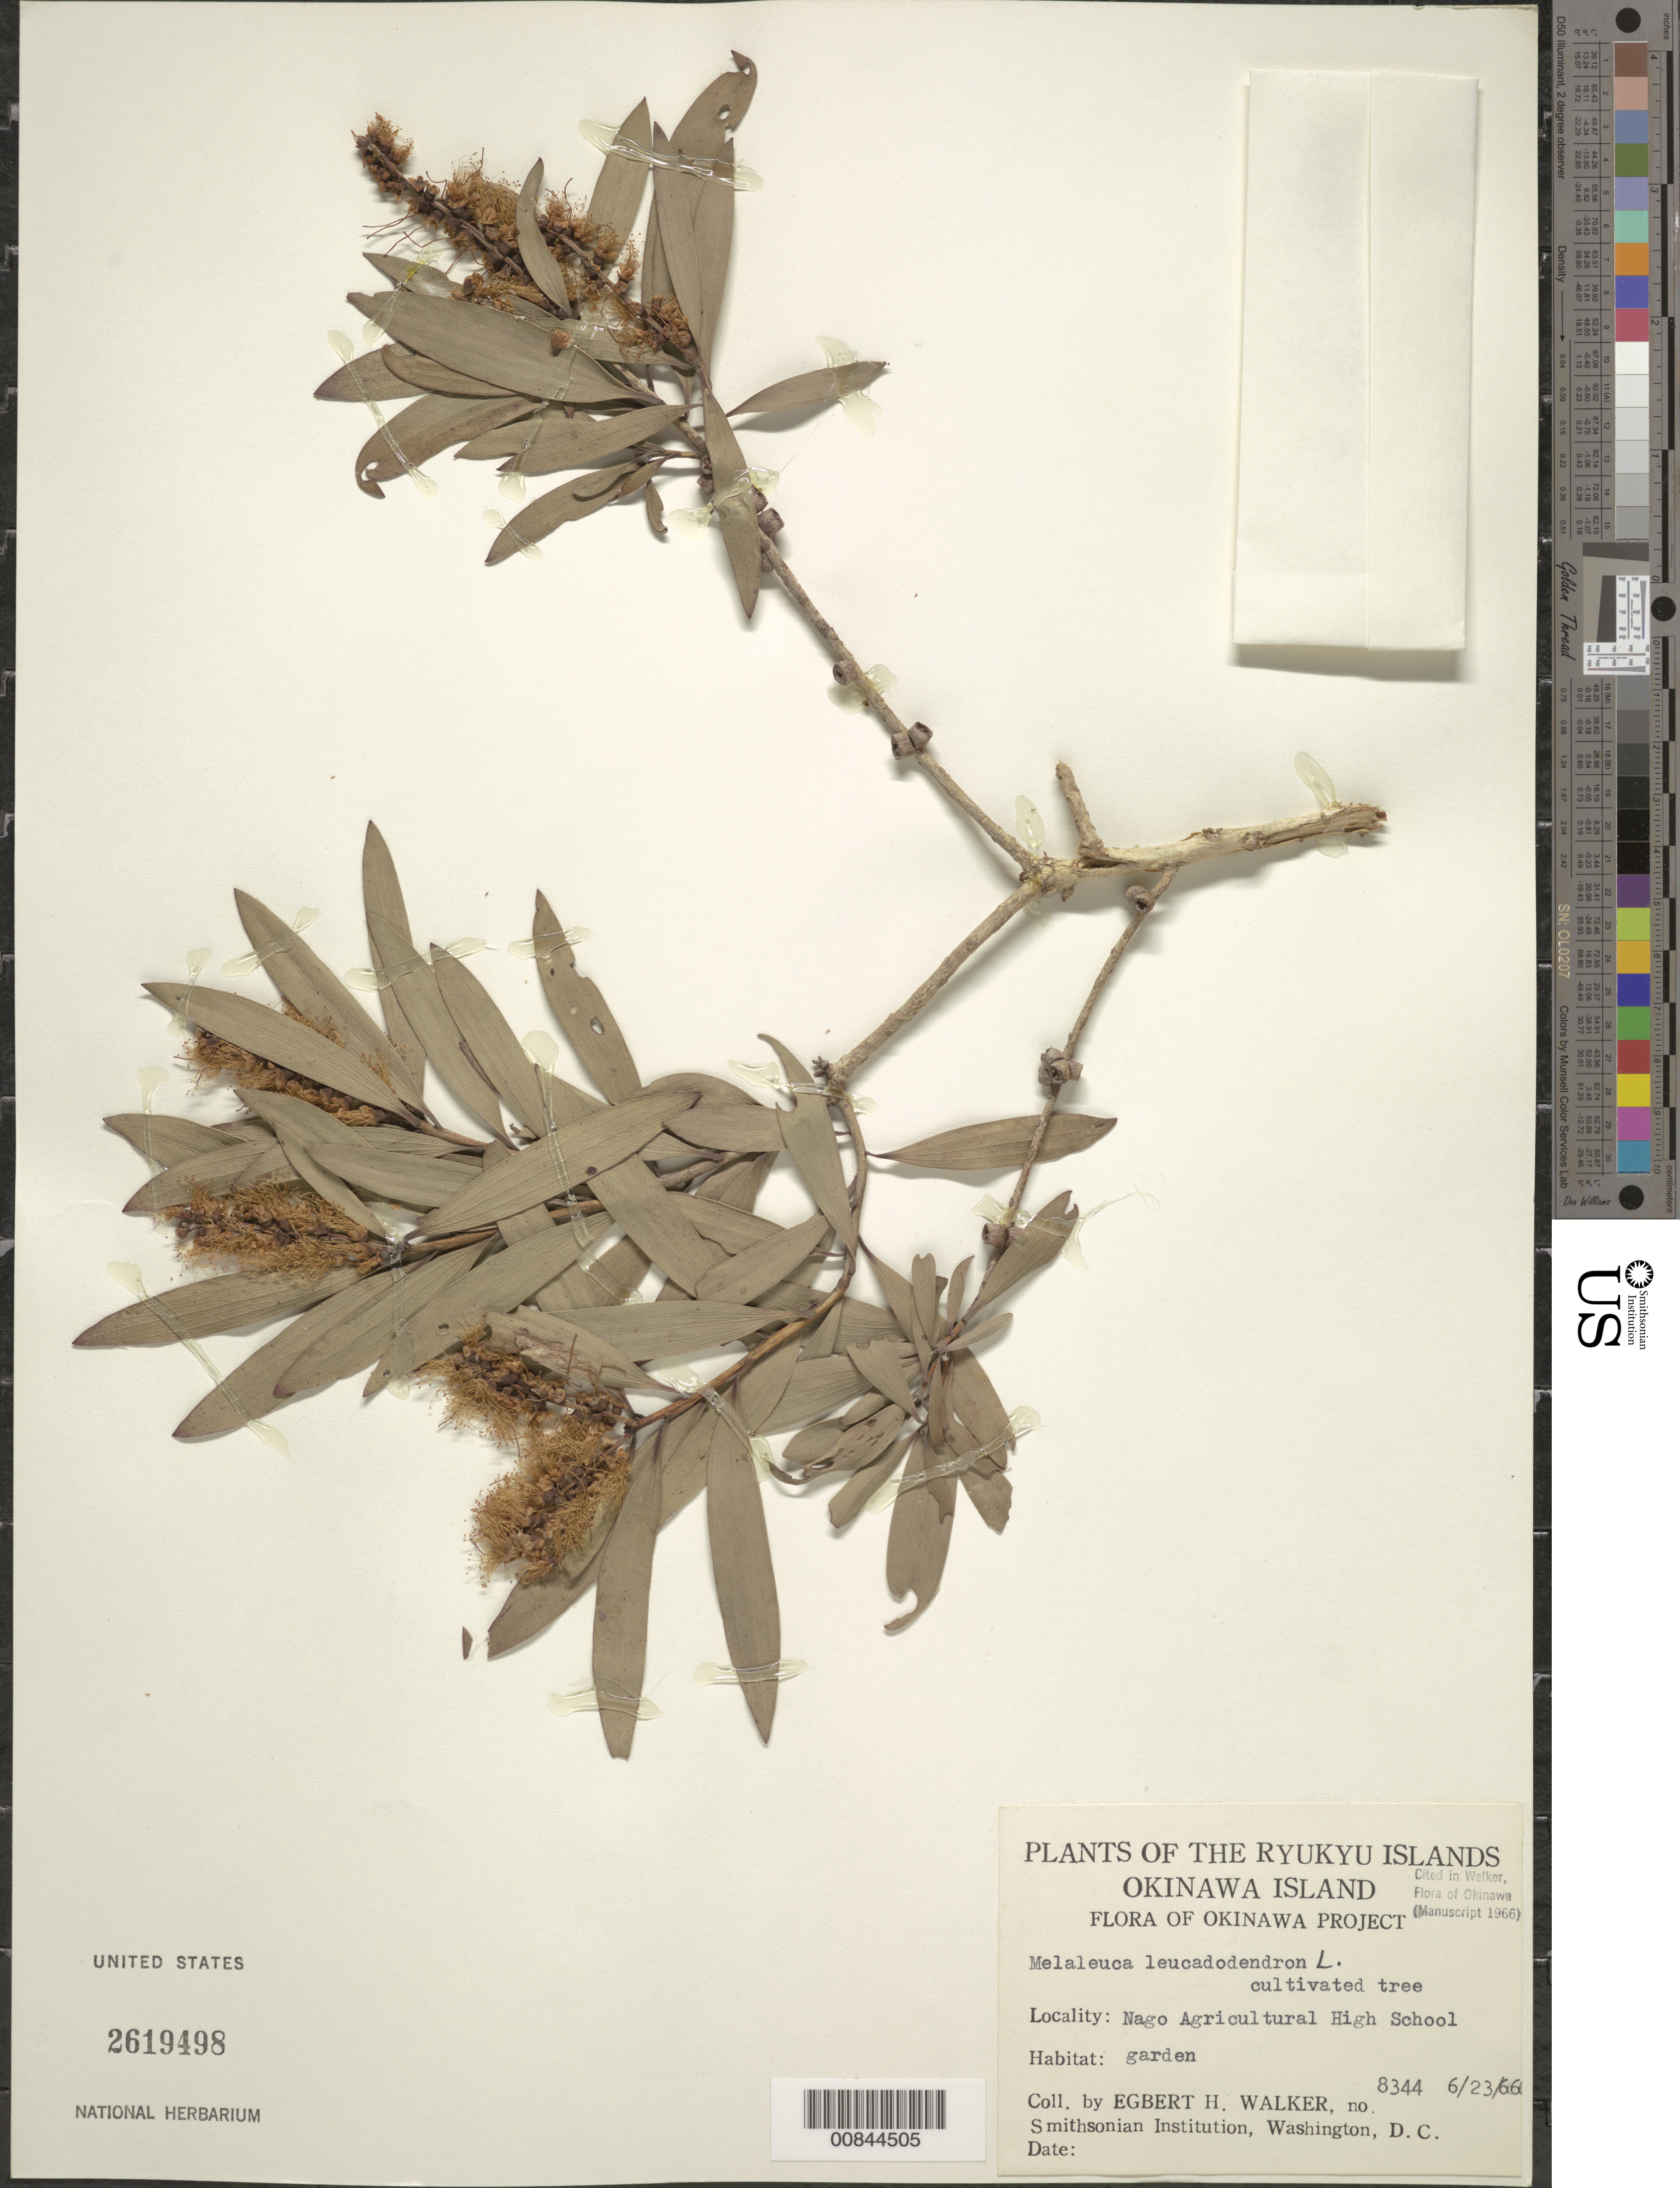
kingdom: Plantae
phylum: Tracheophyta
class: Magnoliopsida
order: Myrtales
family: Myrtaceae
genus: Melaleuca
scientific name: Melaleuca leucadendra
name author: (L.) L.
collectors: E. H. Walker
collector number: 8344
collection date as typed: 23 Jun 1966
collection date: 1966-06-23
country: Japan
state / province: Okinawa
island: Okinawa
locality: Nago Agricultural High School.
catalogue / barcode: US 2619498